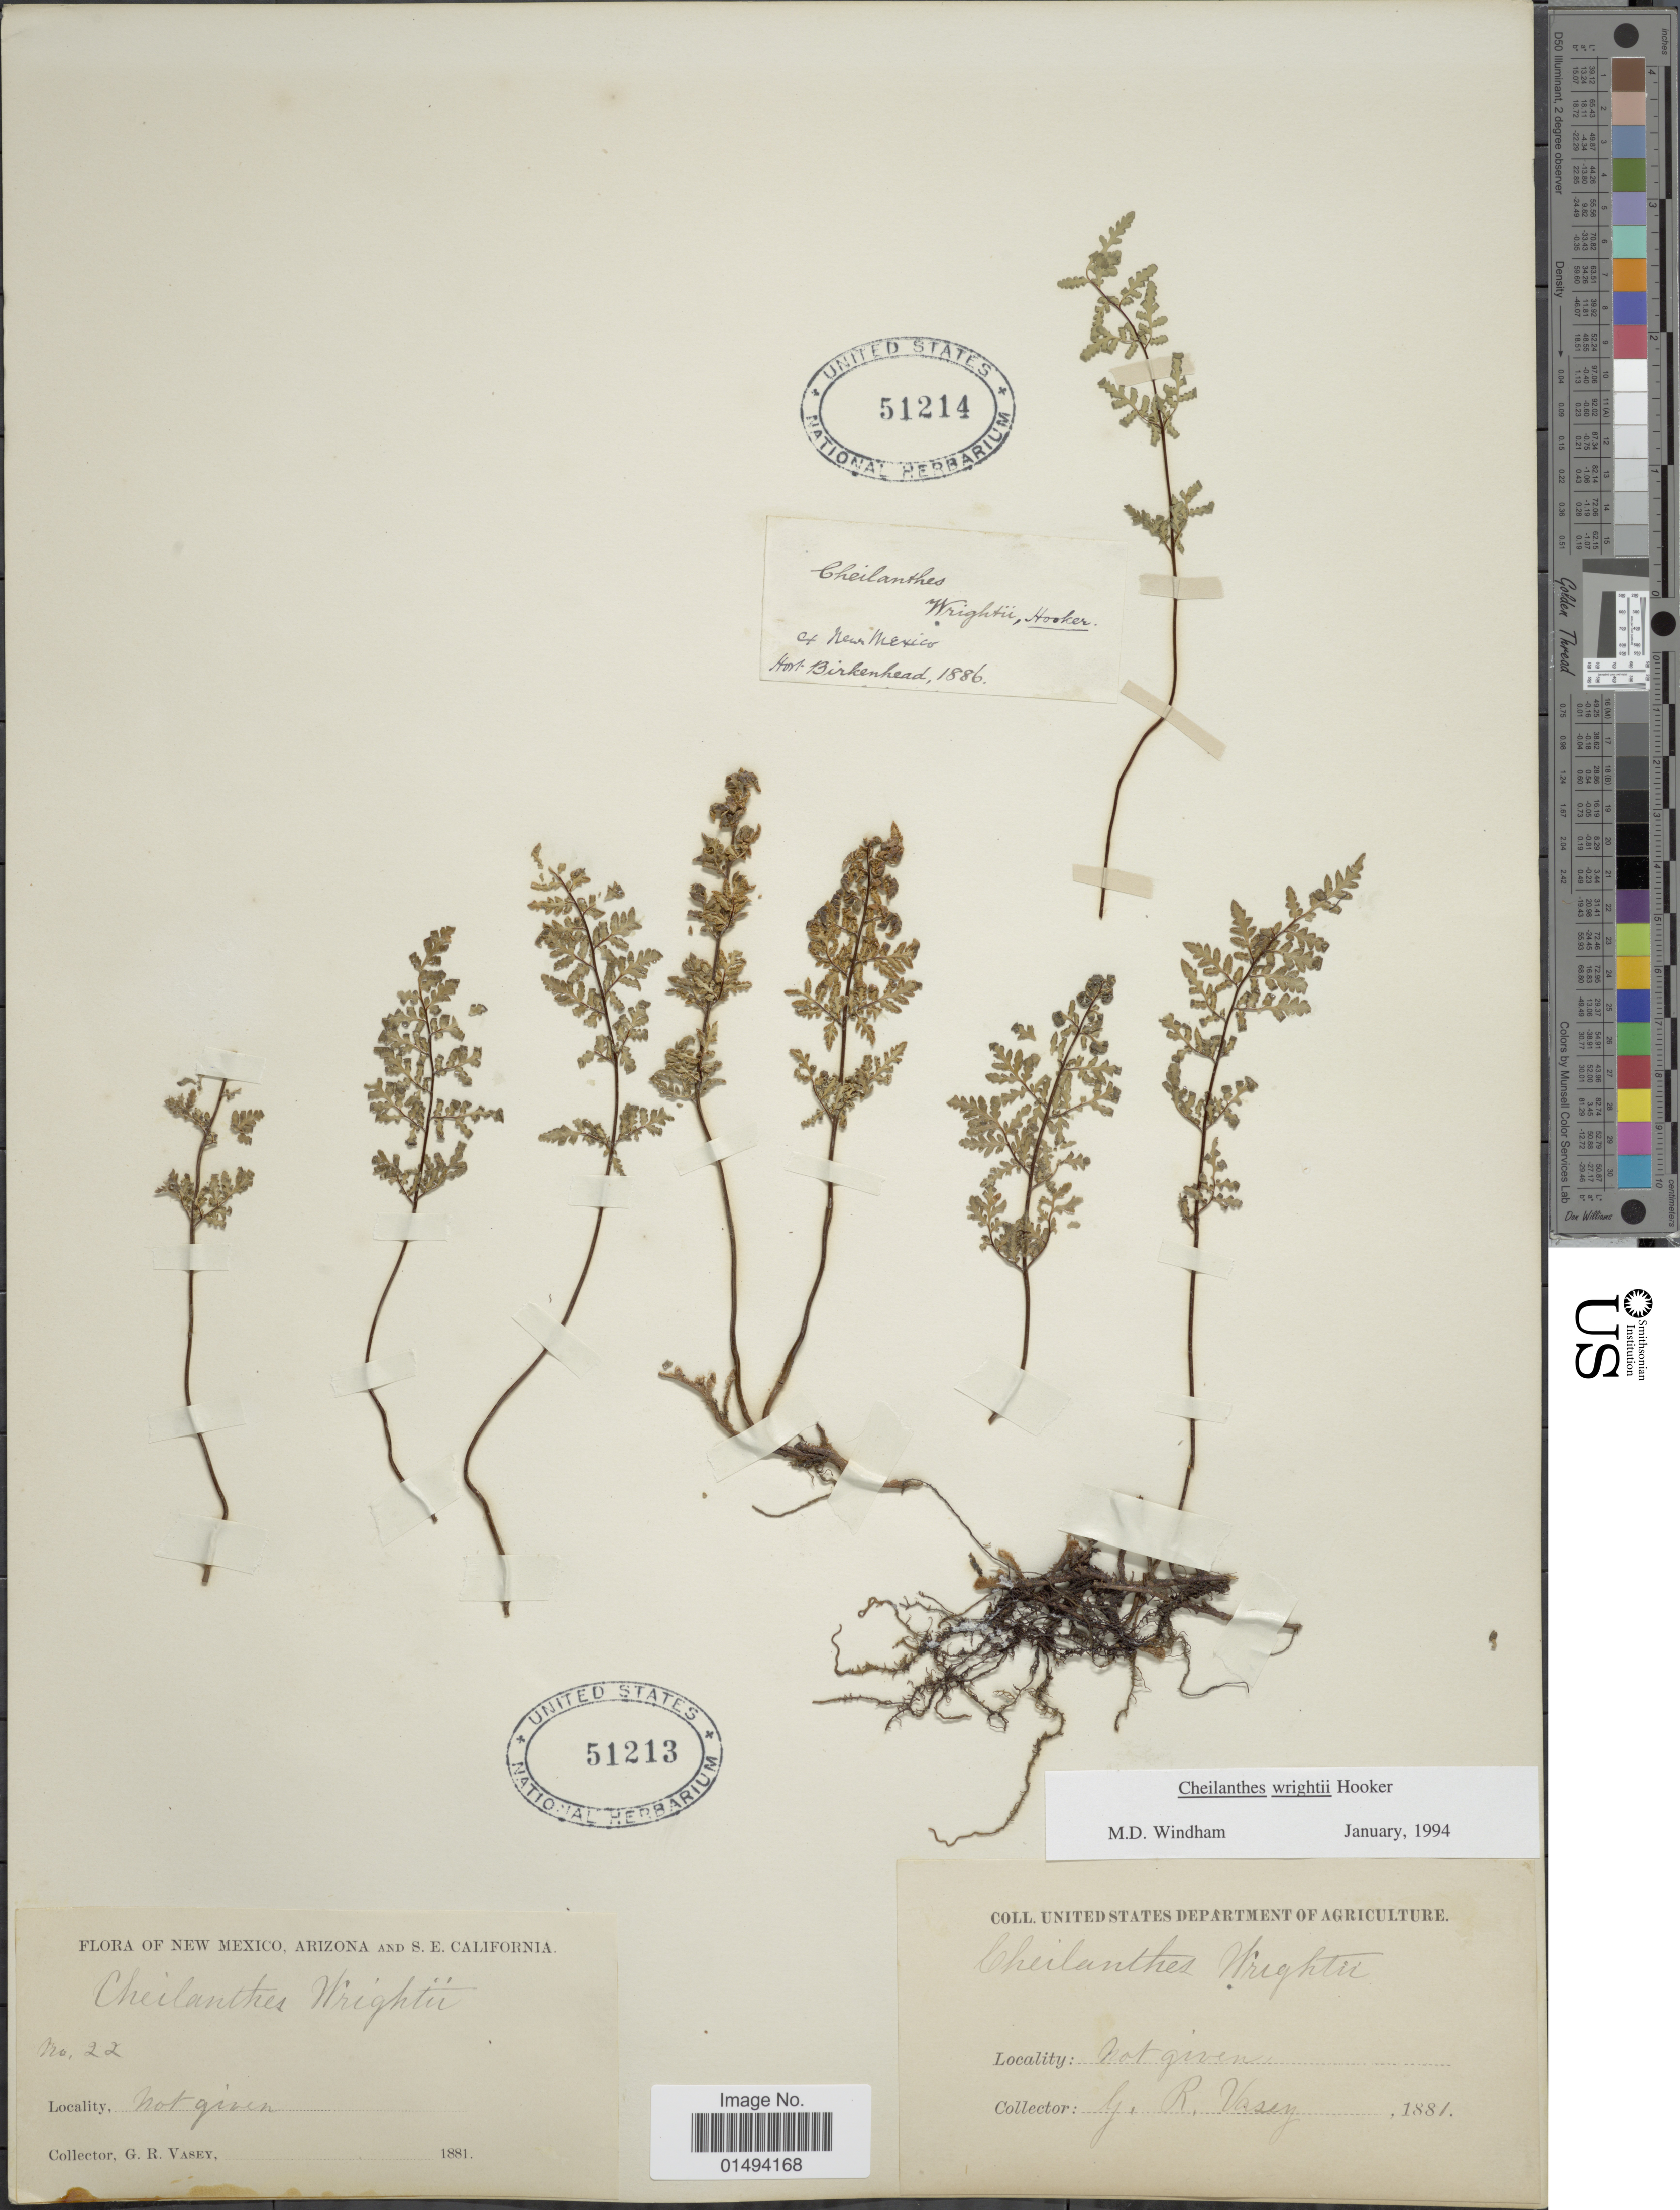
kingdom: Plantae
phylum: Tracheophyta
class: Polypodiopsida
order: Polypodiales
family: Pteridaceae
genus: Myriopteris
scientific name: Myriopteris wrightii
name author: (Hook.) Grusz & Windham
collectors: G. R. Vasey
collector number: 22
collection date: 1881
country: United States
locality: New Mexico, Arizona and S.E. California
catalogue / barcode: US 51213-2